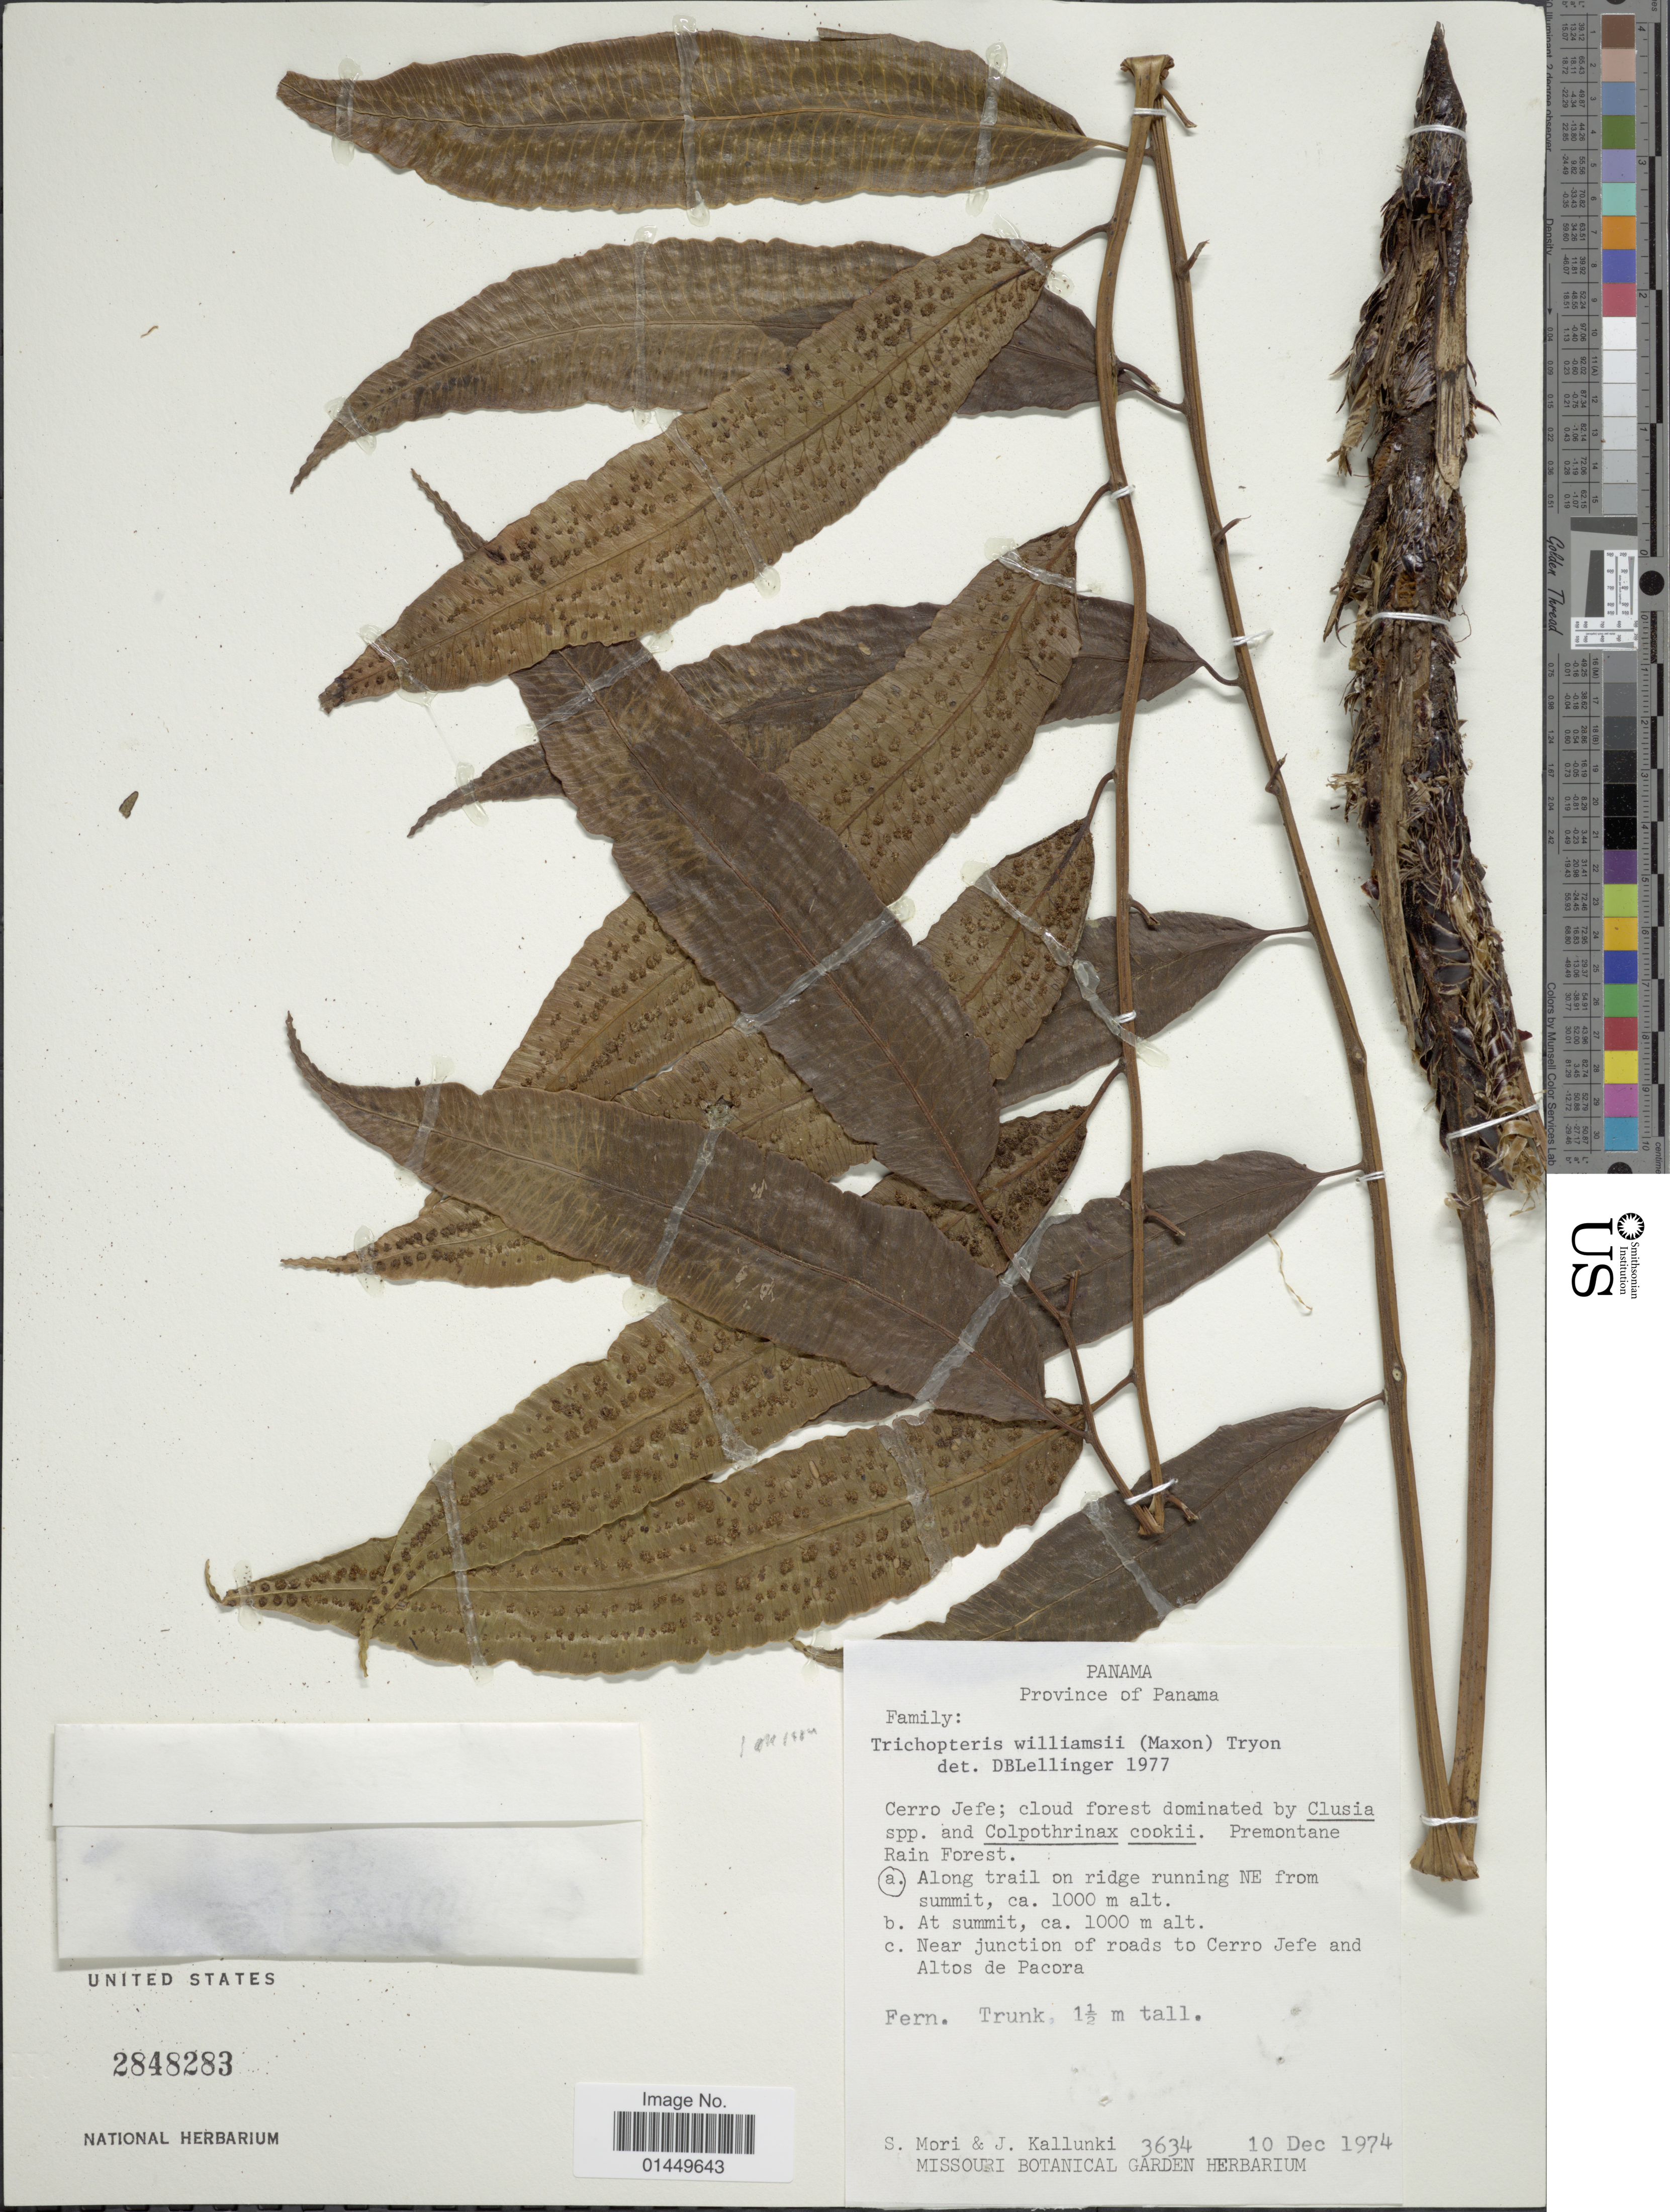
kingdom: Plantae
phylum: Tracheophyta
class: Polypodiopsida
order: Cyatheales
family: Cyatheaceae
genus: Cyathea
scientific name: Cyathea stolzei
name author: A.R. Sm. ex Lellinger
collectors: S. Mori & J. Kallunki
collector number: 3634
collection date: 1974-12-10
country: Panama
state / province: Panamá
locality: Province of Panama, Cerro Jefe, Along trail on ridge running NE from summit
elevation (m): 1000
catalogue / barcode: US 2848283